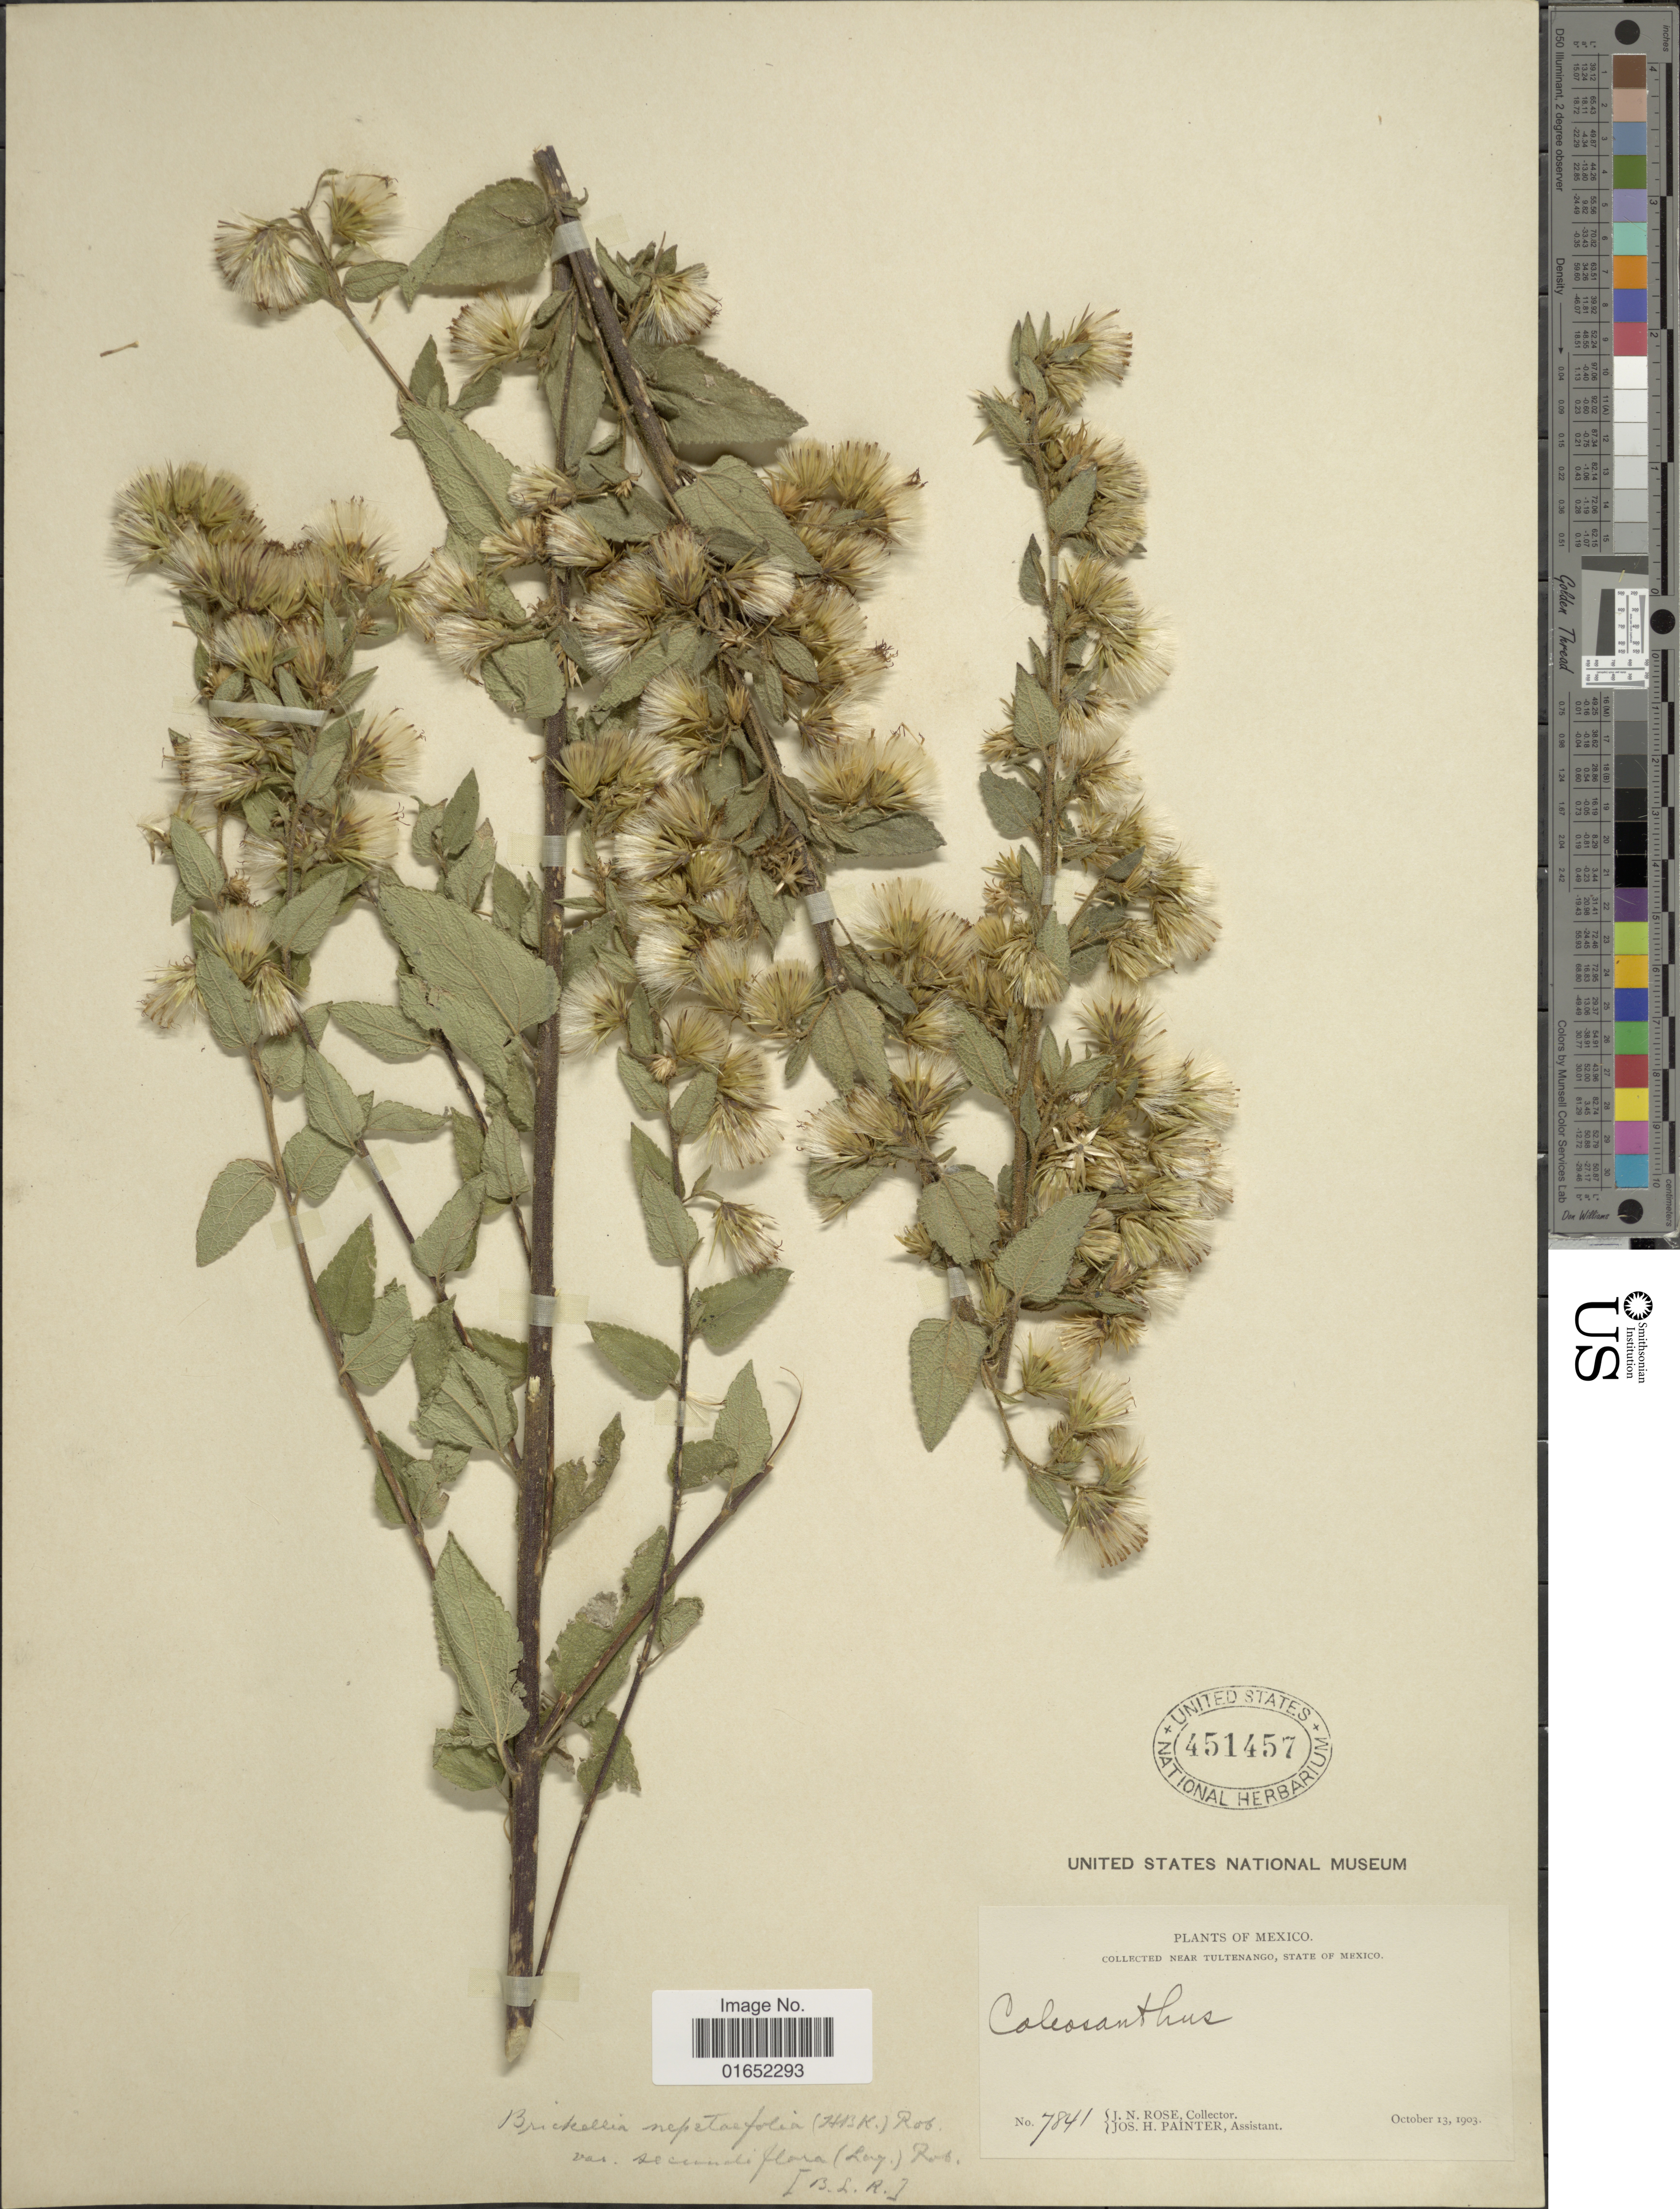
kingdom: Plantae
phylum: Tracheophyta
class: Magnoliopsida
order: Asterales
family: Asteraceae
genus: Brickellia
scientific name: Brickellia secundiflora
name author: (Lag.) A. Gray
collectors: J. N. Rose & J. H. Painter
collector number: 7841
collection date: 1903-10-13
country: Mexico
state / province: México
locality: Near Tultenango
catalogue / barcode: US 451457